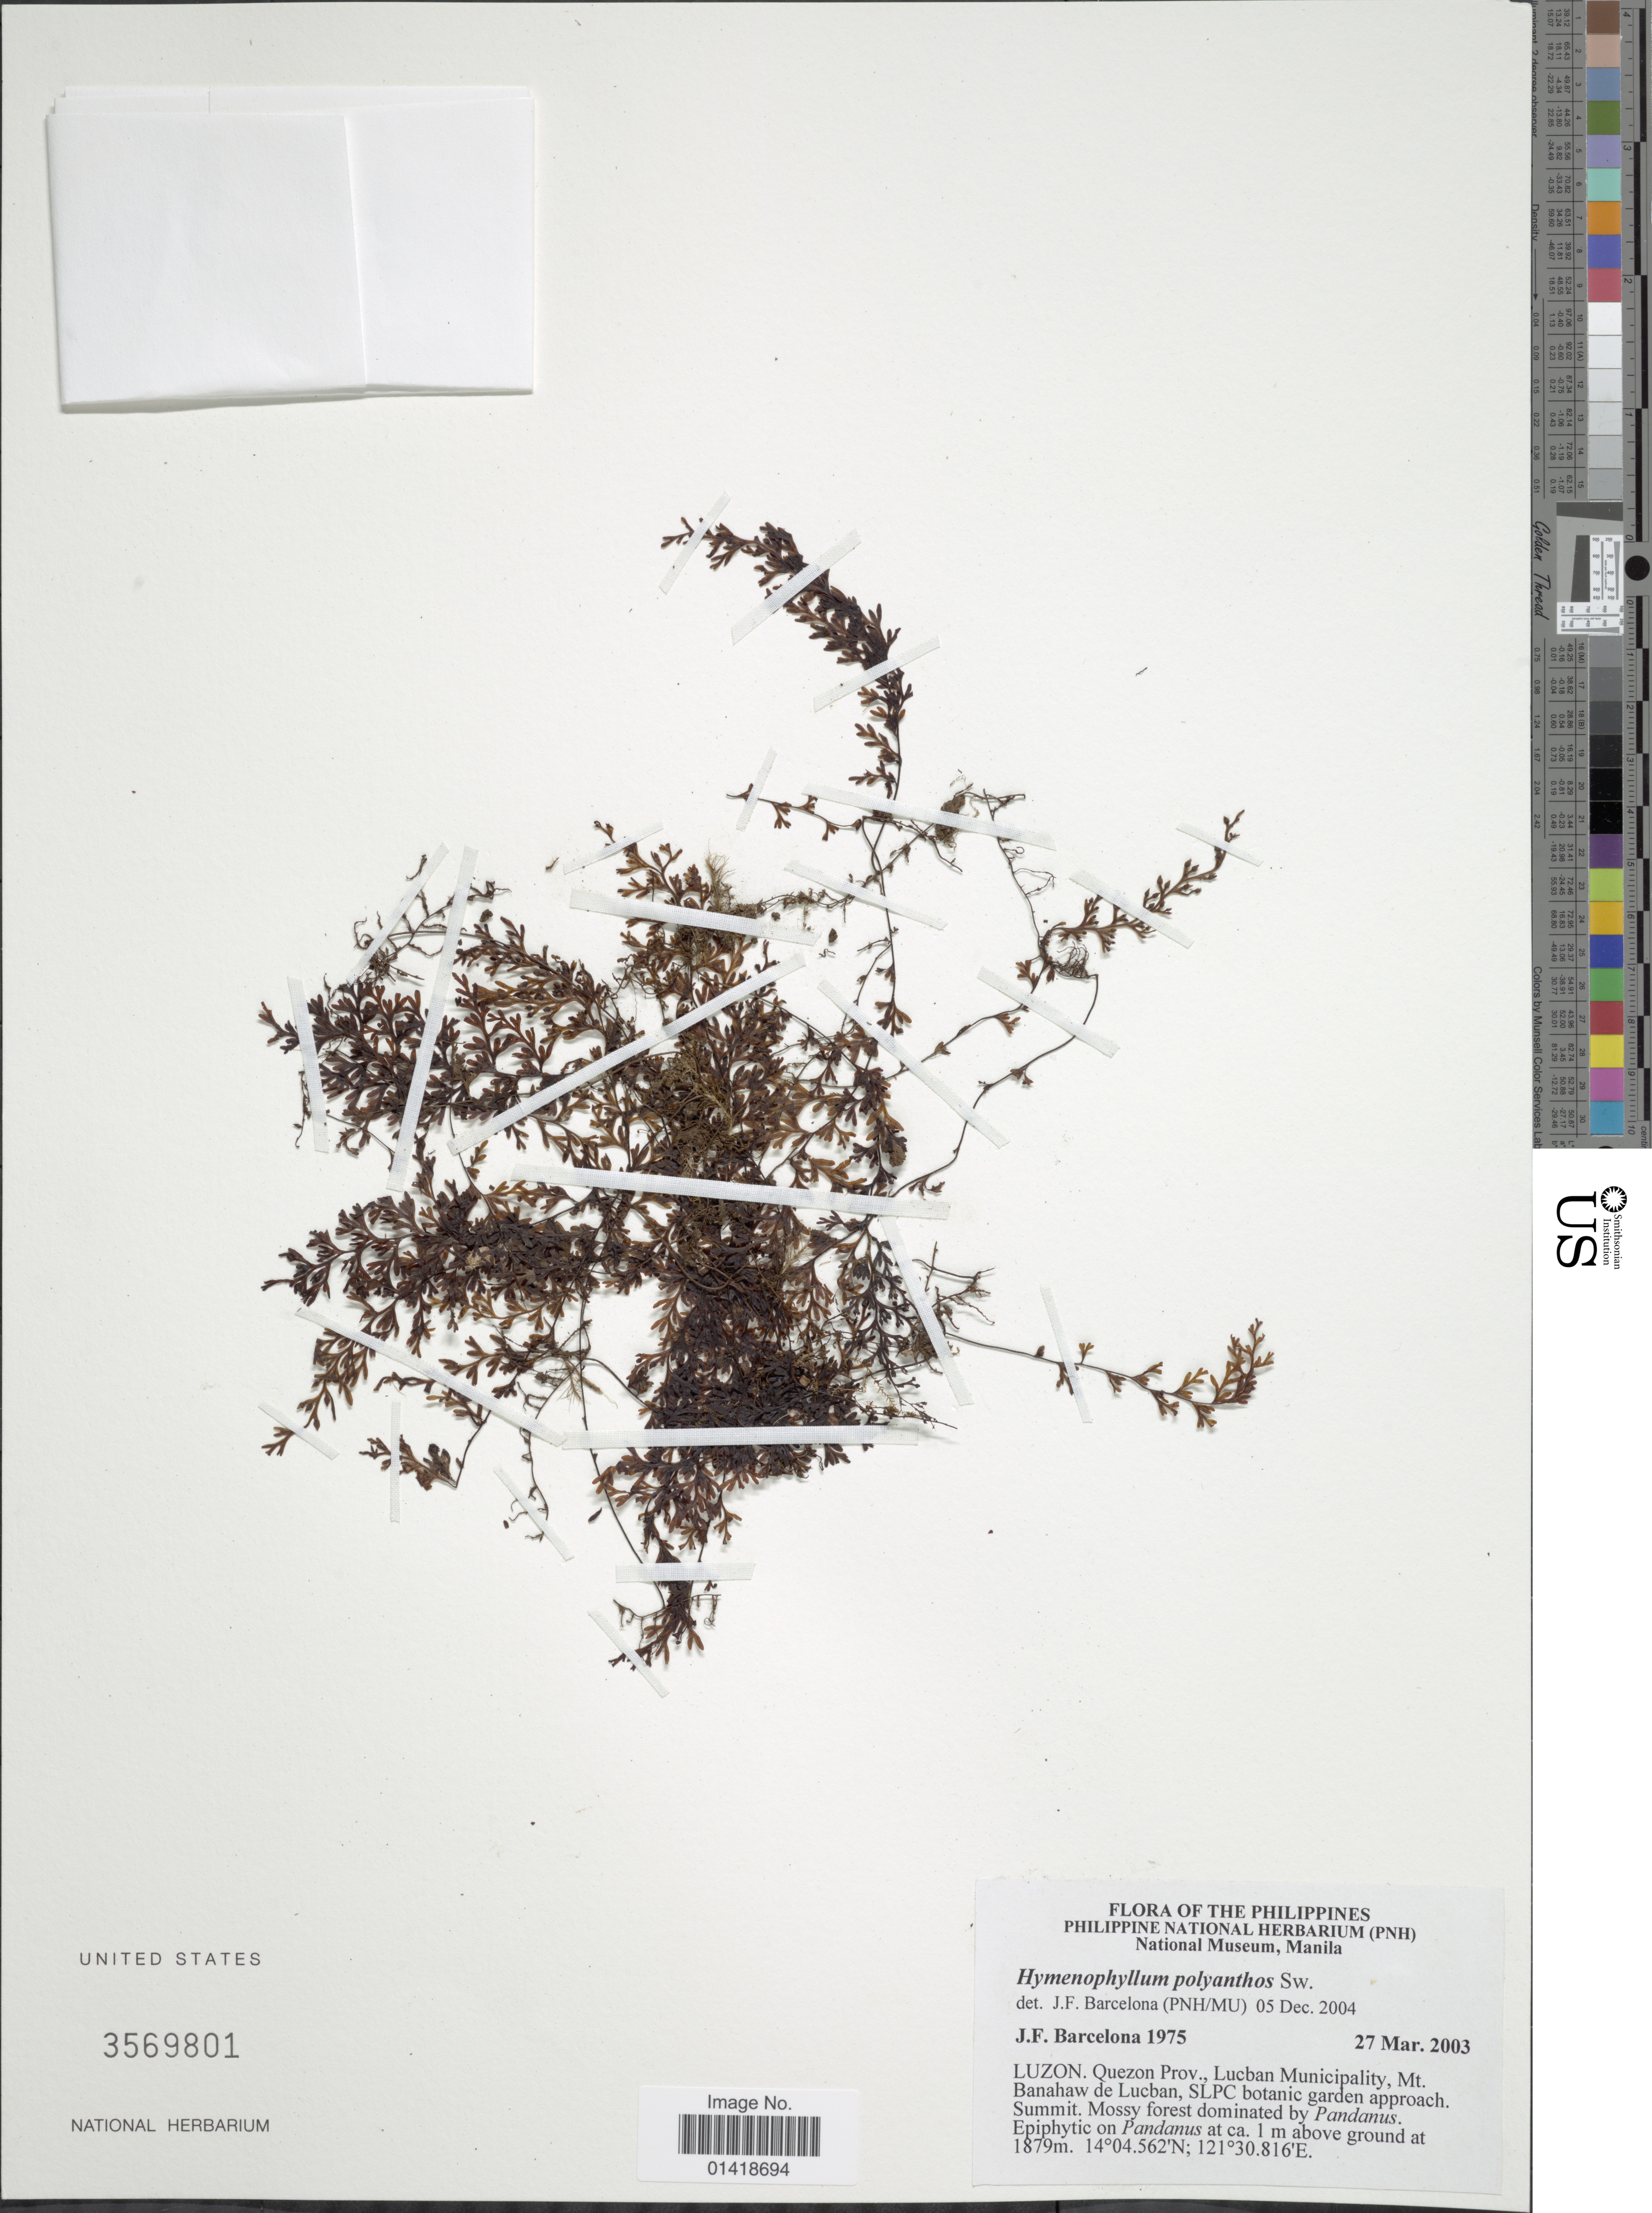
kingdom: Plantae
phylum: Tracheophyta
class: Polypodiopsida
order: Hymenophyllales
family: Hymenophyllaceae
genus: Hymenophyllum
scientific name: Hymenophyllum polyanthos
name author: (Sw.) Sw.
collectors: J. F. Barcelona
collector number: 1975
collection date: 2003-03-27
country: Philippines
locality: The Philippines. Luzon. Quezon Prov., Lucban Municipality, Mt, Banahaw de Lucban, SLPC botanic garden approach. Summit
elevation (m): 1879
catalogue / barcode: US 3569801